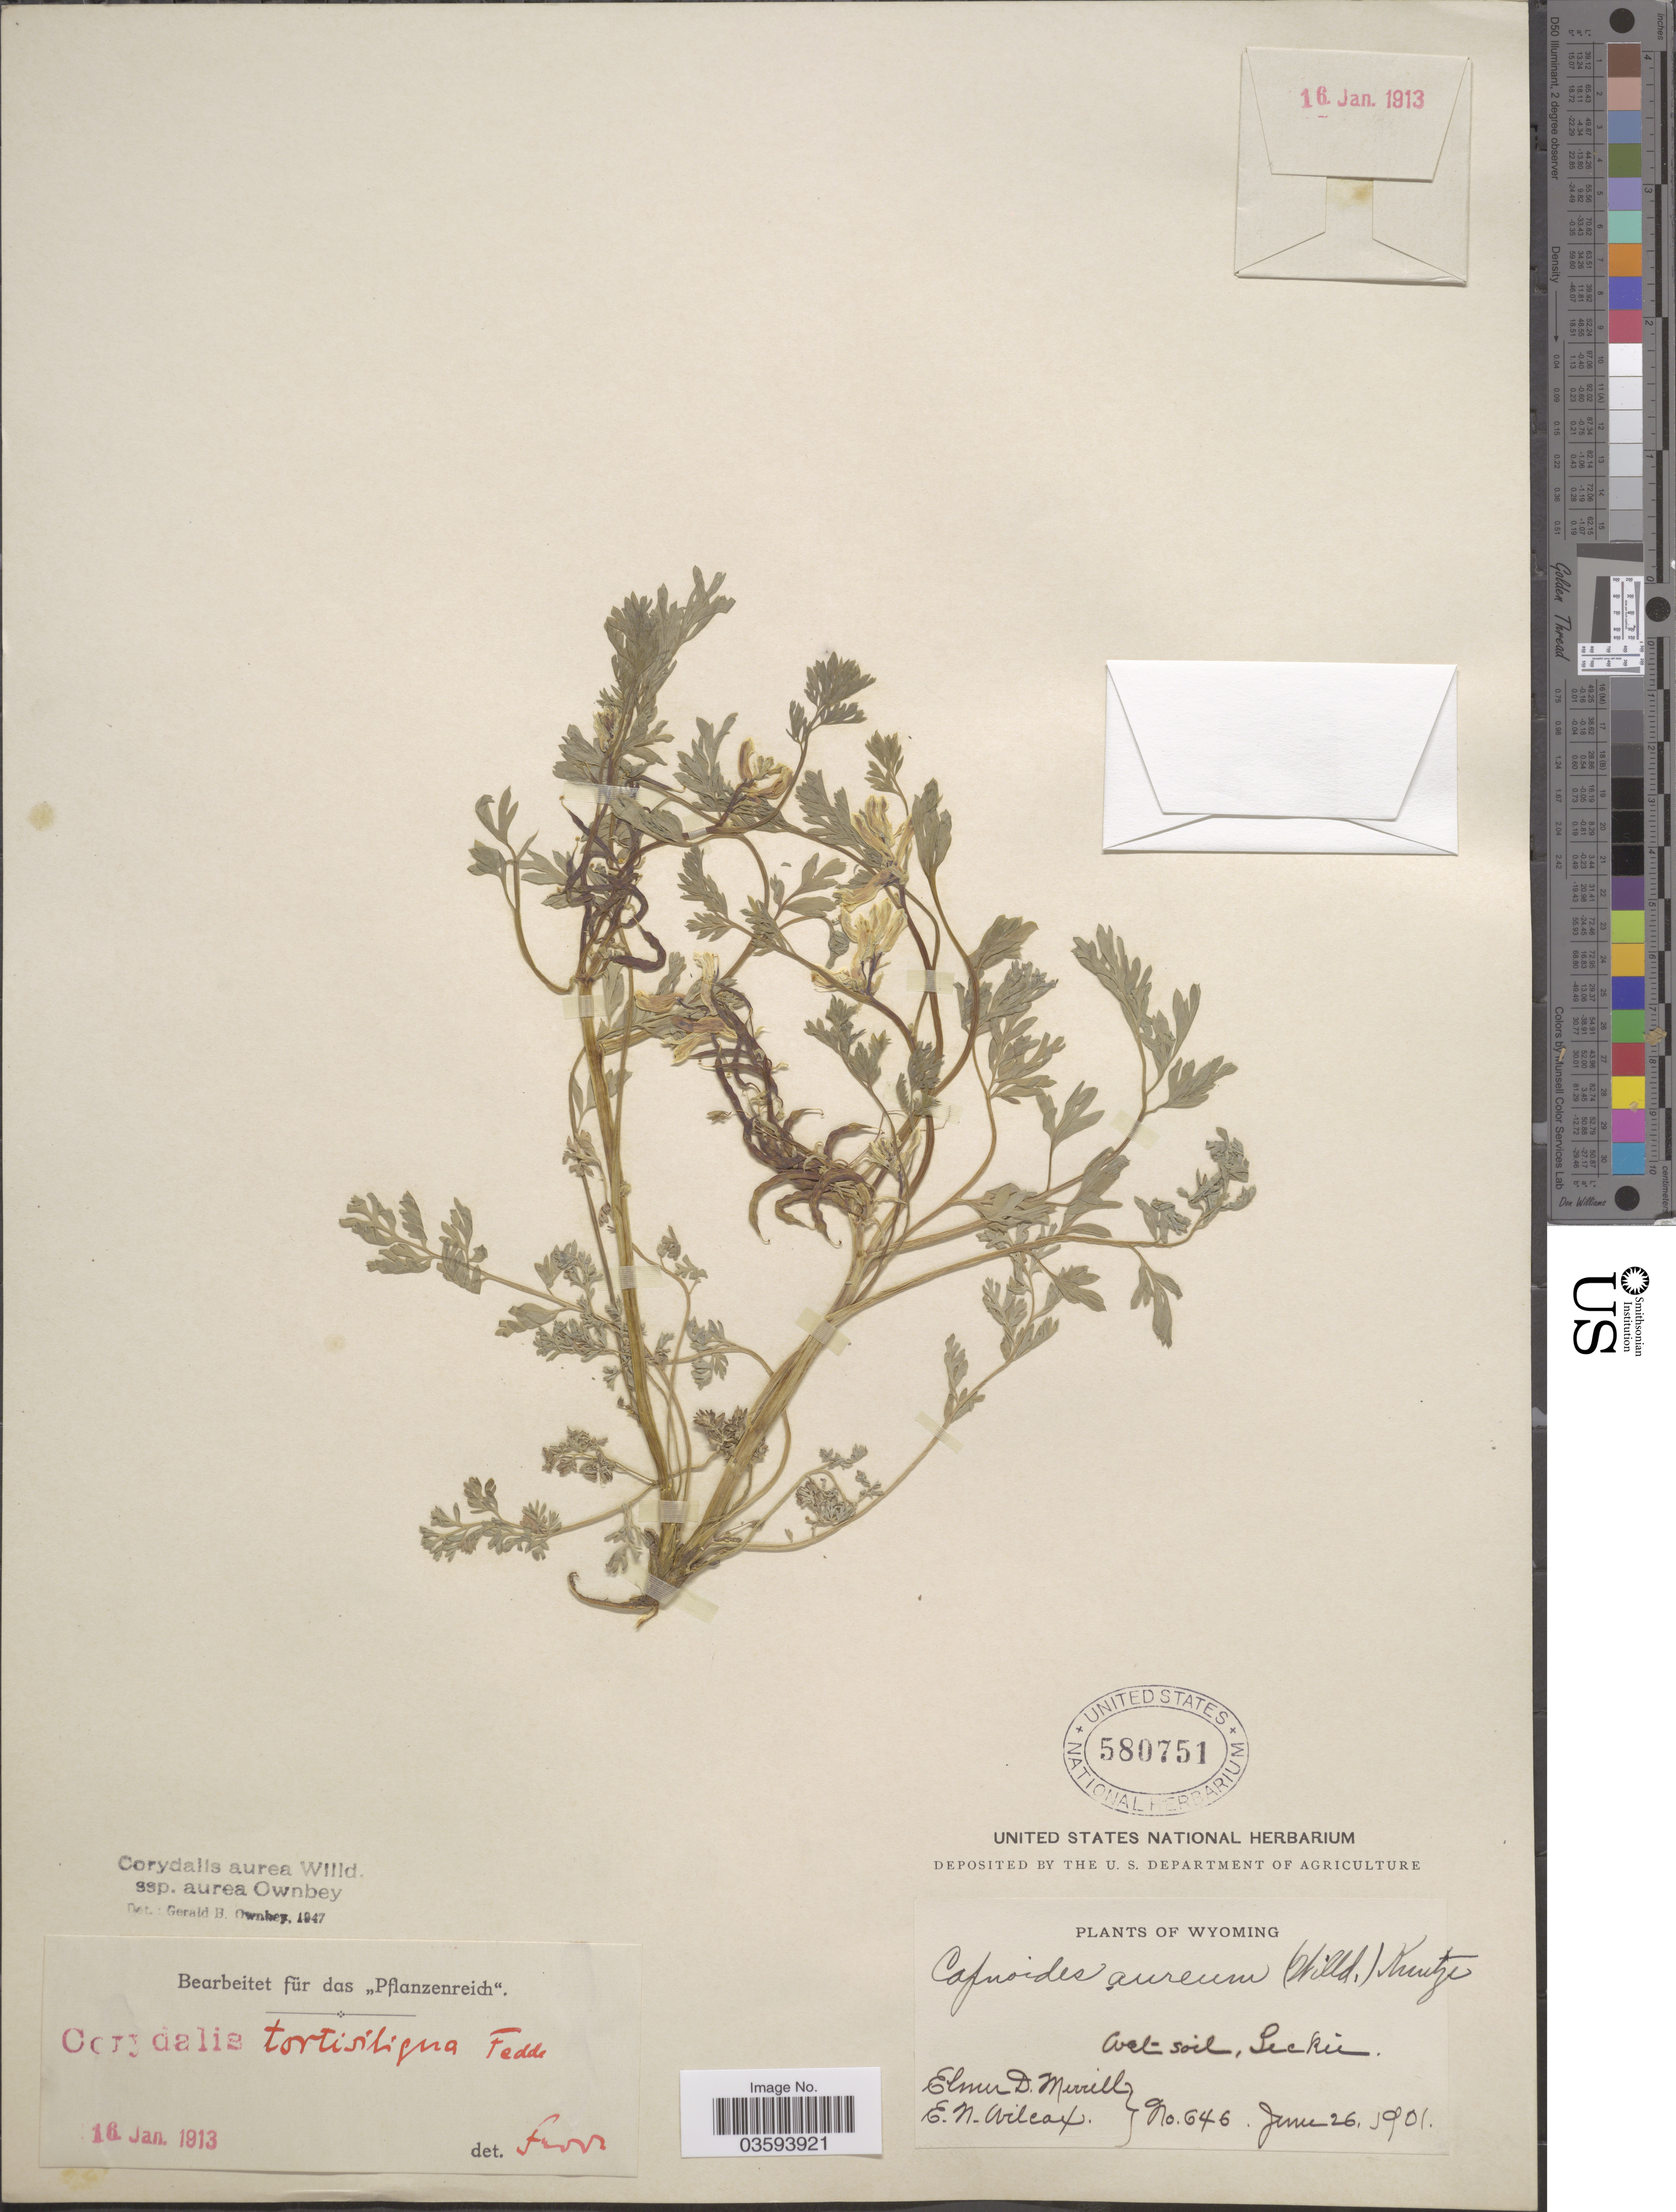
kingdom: Plantae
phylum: Tracheophyta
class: Magnoliopsida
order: Ranunculales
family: Papaveraceae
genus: Corydalis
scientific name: Corydalis aurea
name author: Willd.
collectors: E. D. Merrill & E. Wilcox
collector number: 646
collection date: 1901-06-26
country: United States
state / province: Wyoming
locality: Wet soil, Leckie.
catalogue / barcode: US 580751